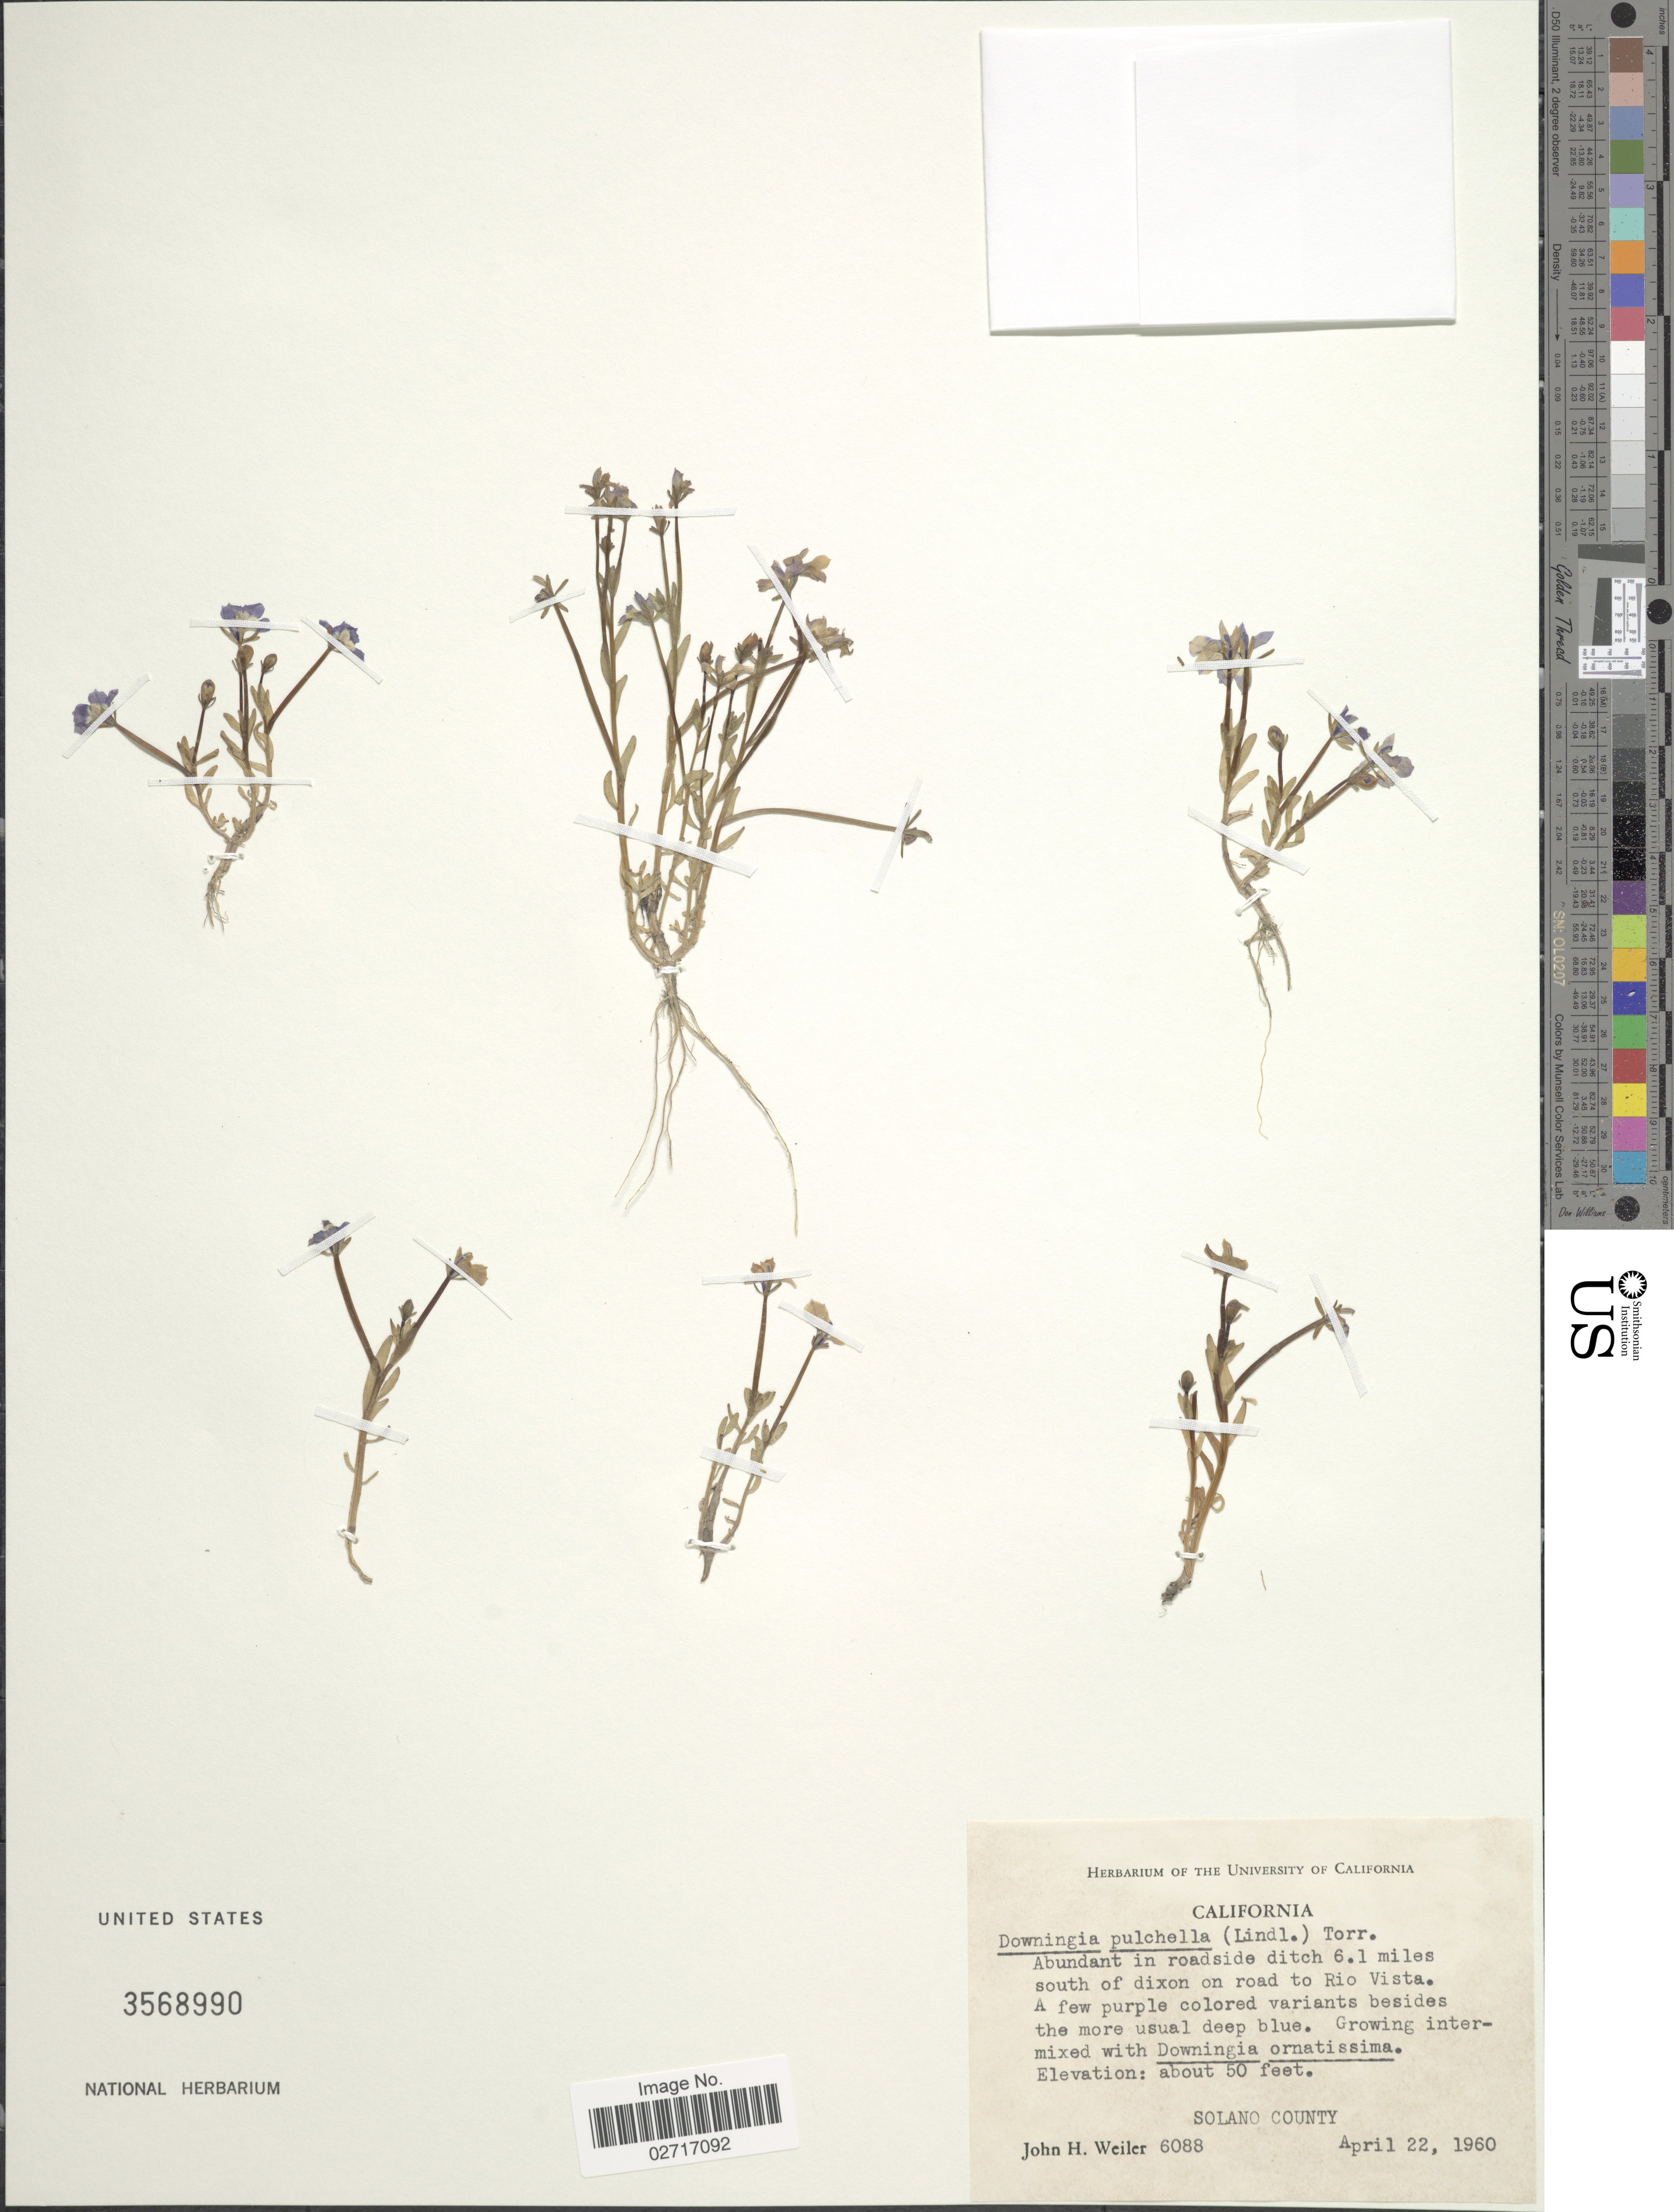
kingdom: Plantae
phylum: Tracheophyta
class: Magnoliopsida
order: Asterales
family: Campanulaceae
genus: Downingia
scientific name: Downingia pulchella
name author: (Lindl.) Torr.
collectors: J. H. Weiler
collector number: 6088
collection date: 1960-04-22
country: United States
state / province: California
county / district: Solano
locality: Abundant in a roadside ditch 6.1 miles south of dixon on road to Rio Vista. Solano County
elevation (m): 15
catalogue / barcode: US 3568990